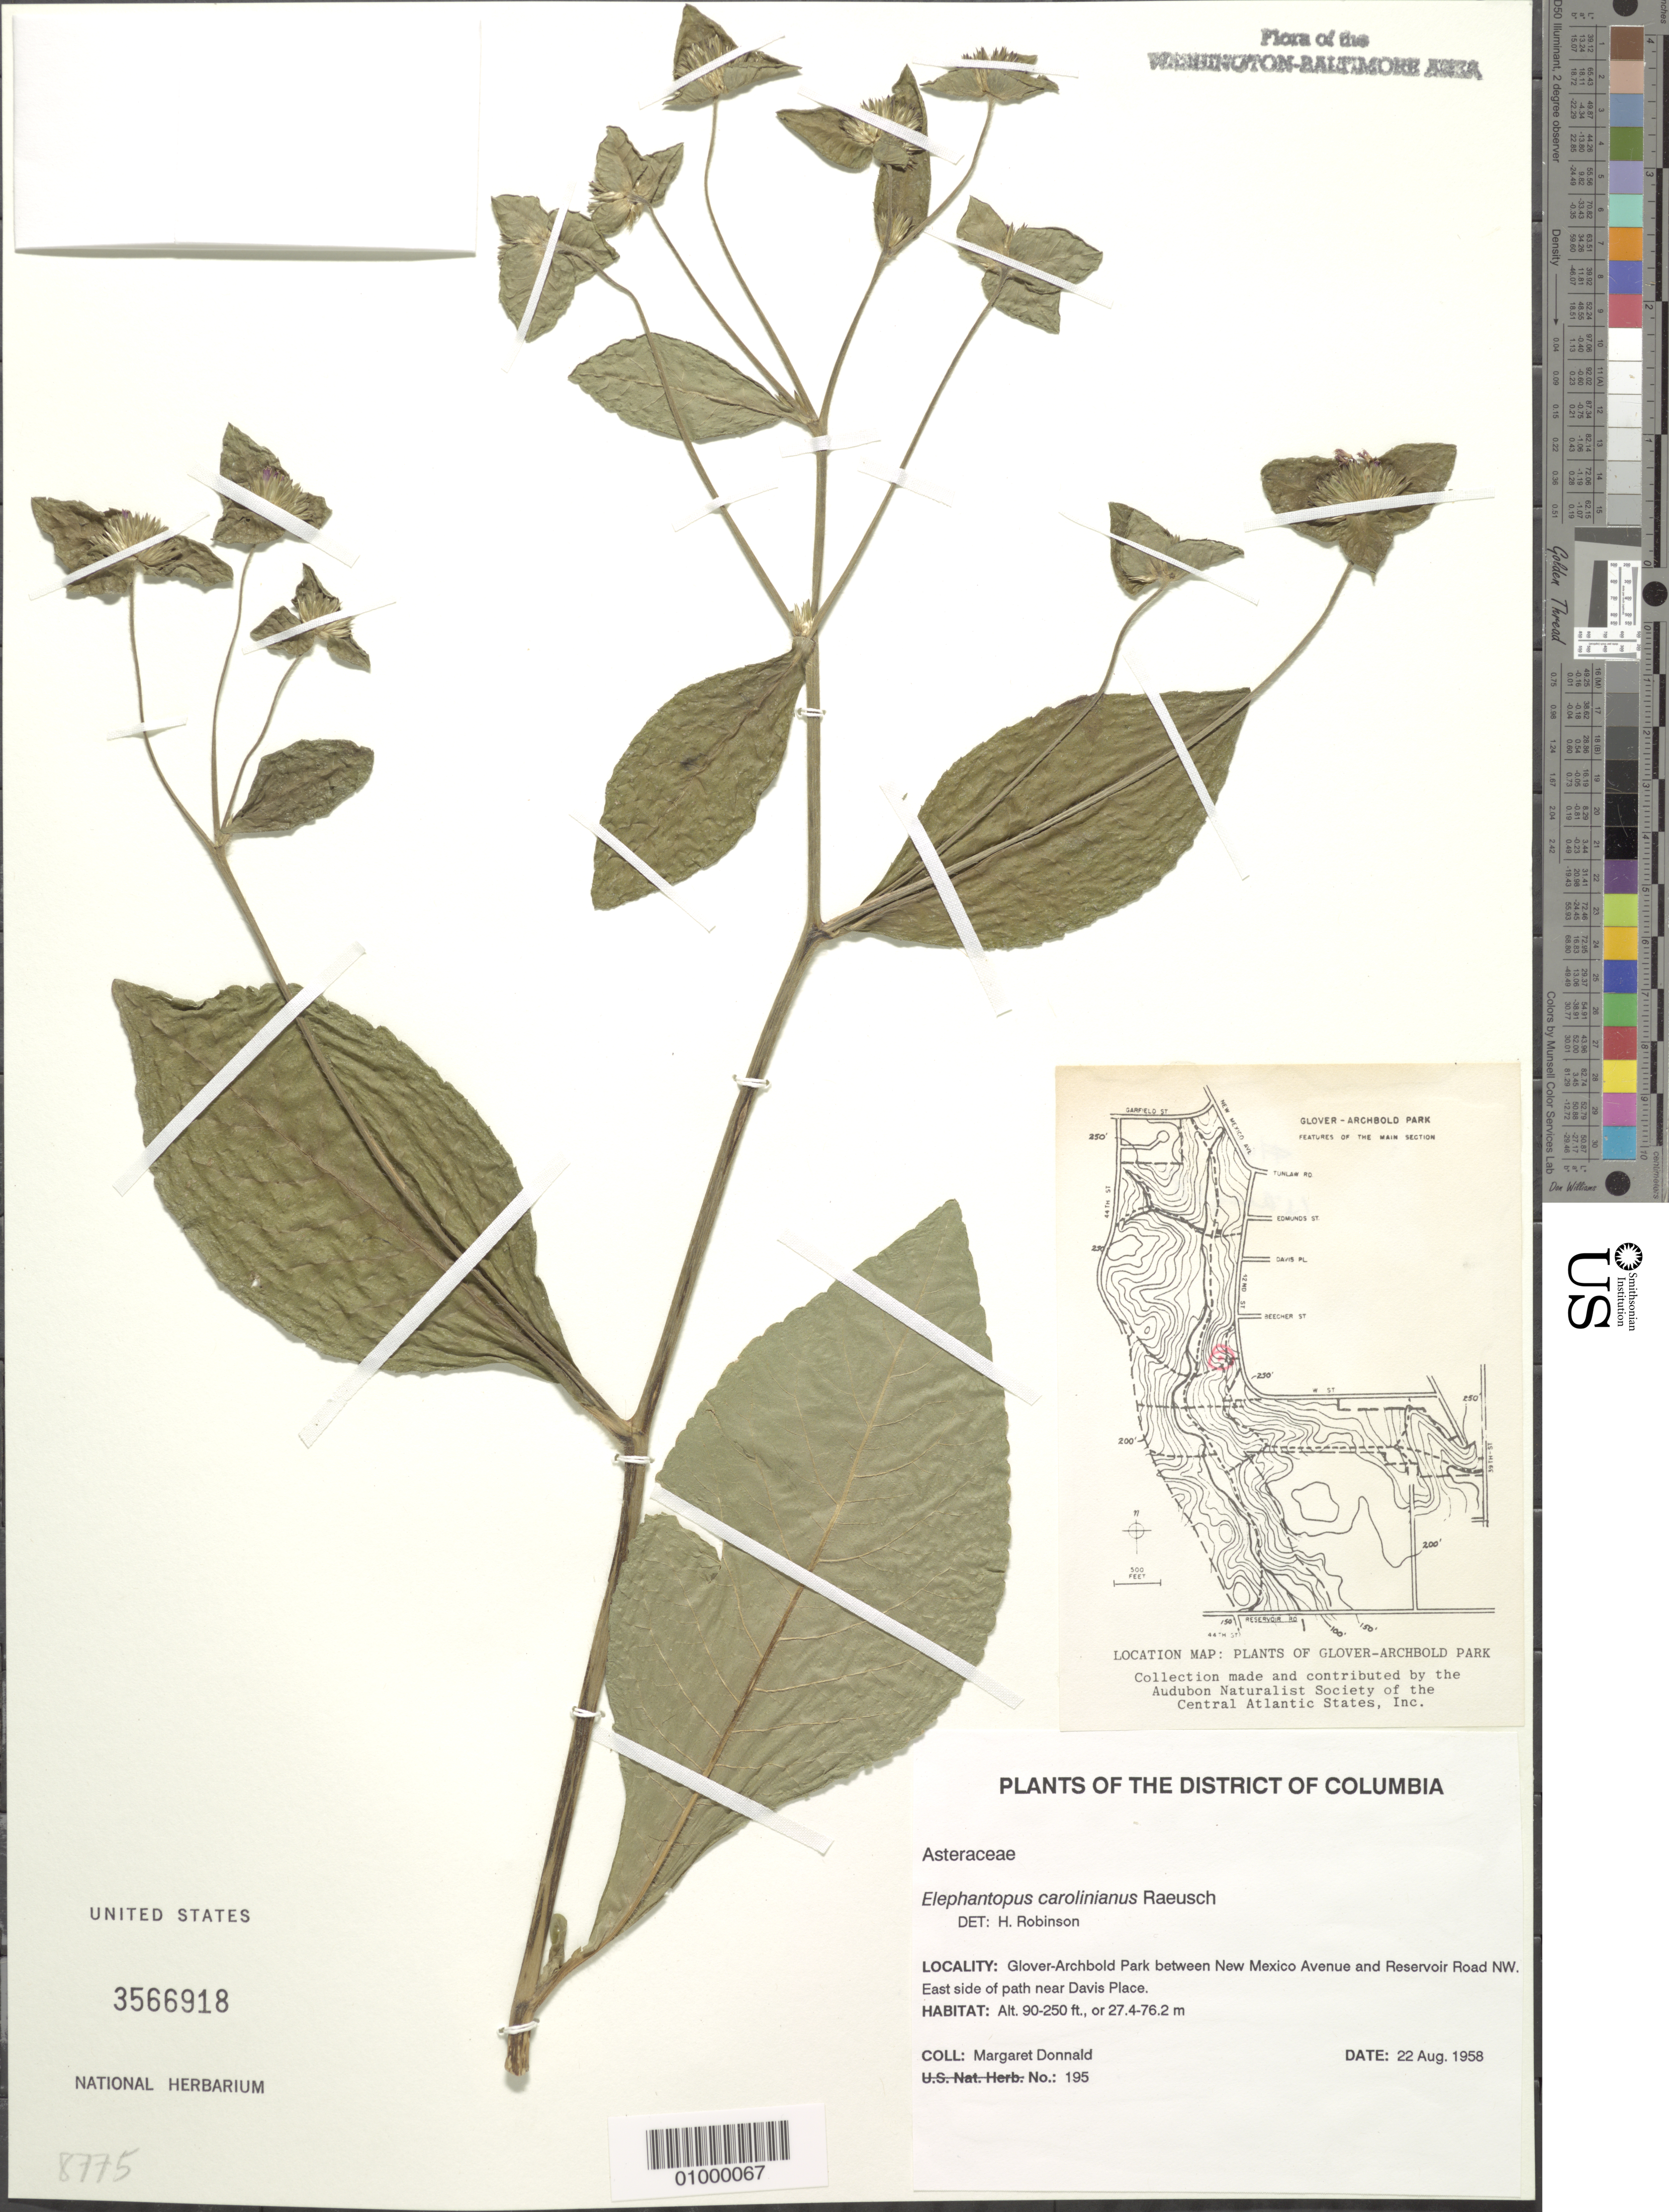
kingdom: Plantae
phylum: Tracheophyta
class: Magnoliopsida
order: Asterales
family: Asteraceae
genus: Elephantopus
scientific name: Elephantopus carolinianus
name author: Raeusch.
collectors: M. Donnald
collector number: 195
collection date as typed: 22 Aug 1958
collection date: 1958-08-22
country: United States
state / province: District of Columbia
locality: Glover-Archbold Park between New Mexico Avenue and Reservoir Road NW. East side of path near Davis Place.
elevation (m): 27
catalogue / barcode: US 3566918